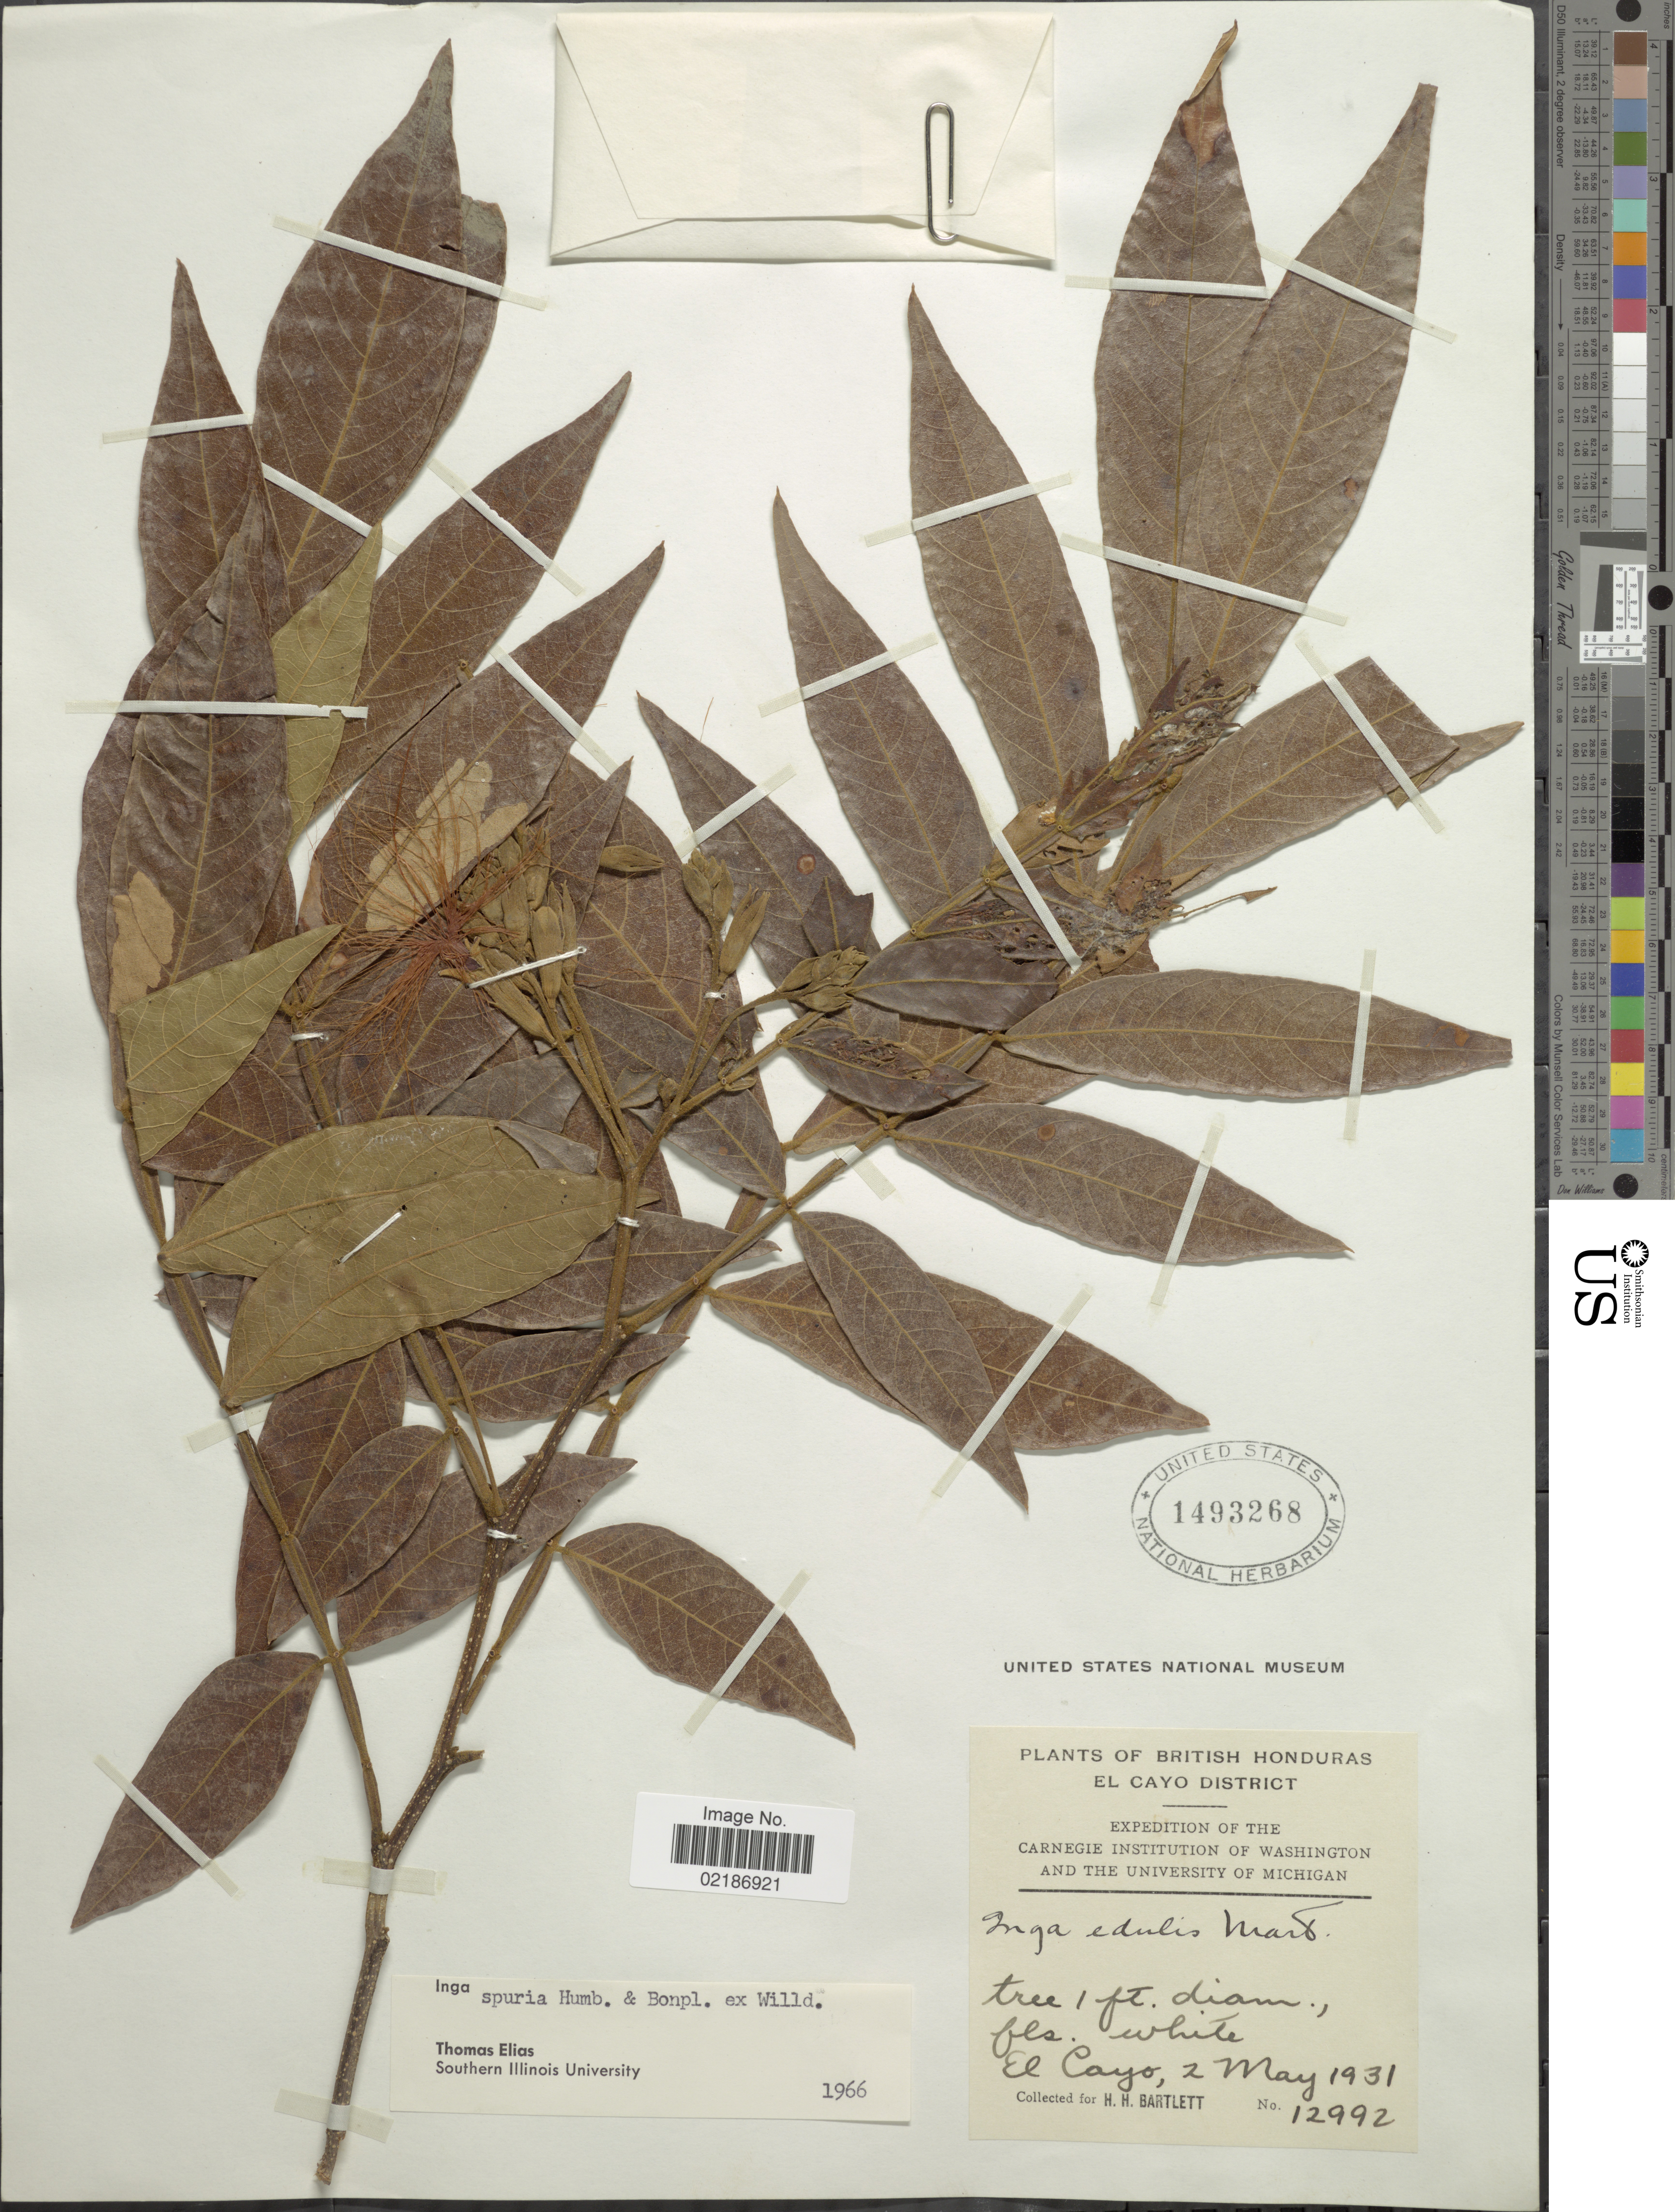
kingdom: Plantae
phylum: Tracheophyta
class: Magnoliopsida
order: Fabales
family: Fabaceae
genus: Inga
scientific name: Inga vera subsp. vera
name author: Willd.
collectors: H. H. Bartlett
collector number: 12992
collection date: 1931-05-02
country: Belize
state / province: Cayo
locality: British Honduras, El Cayo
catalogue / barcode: US 1493268